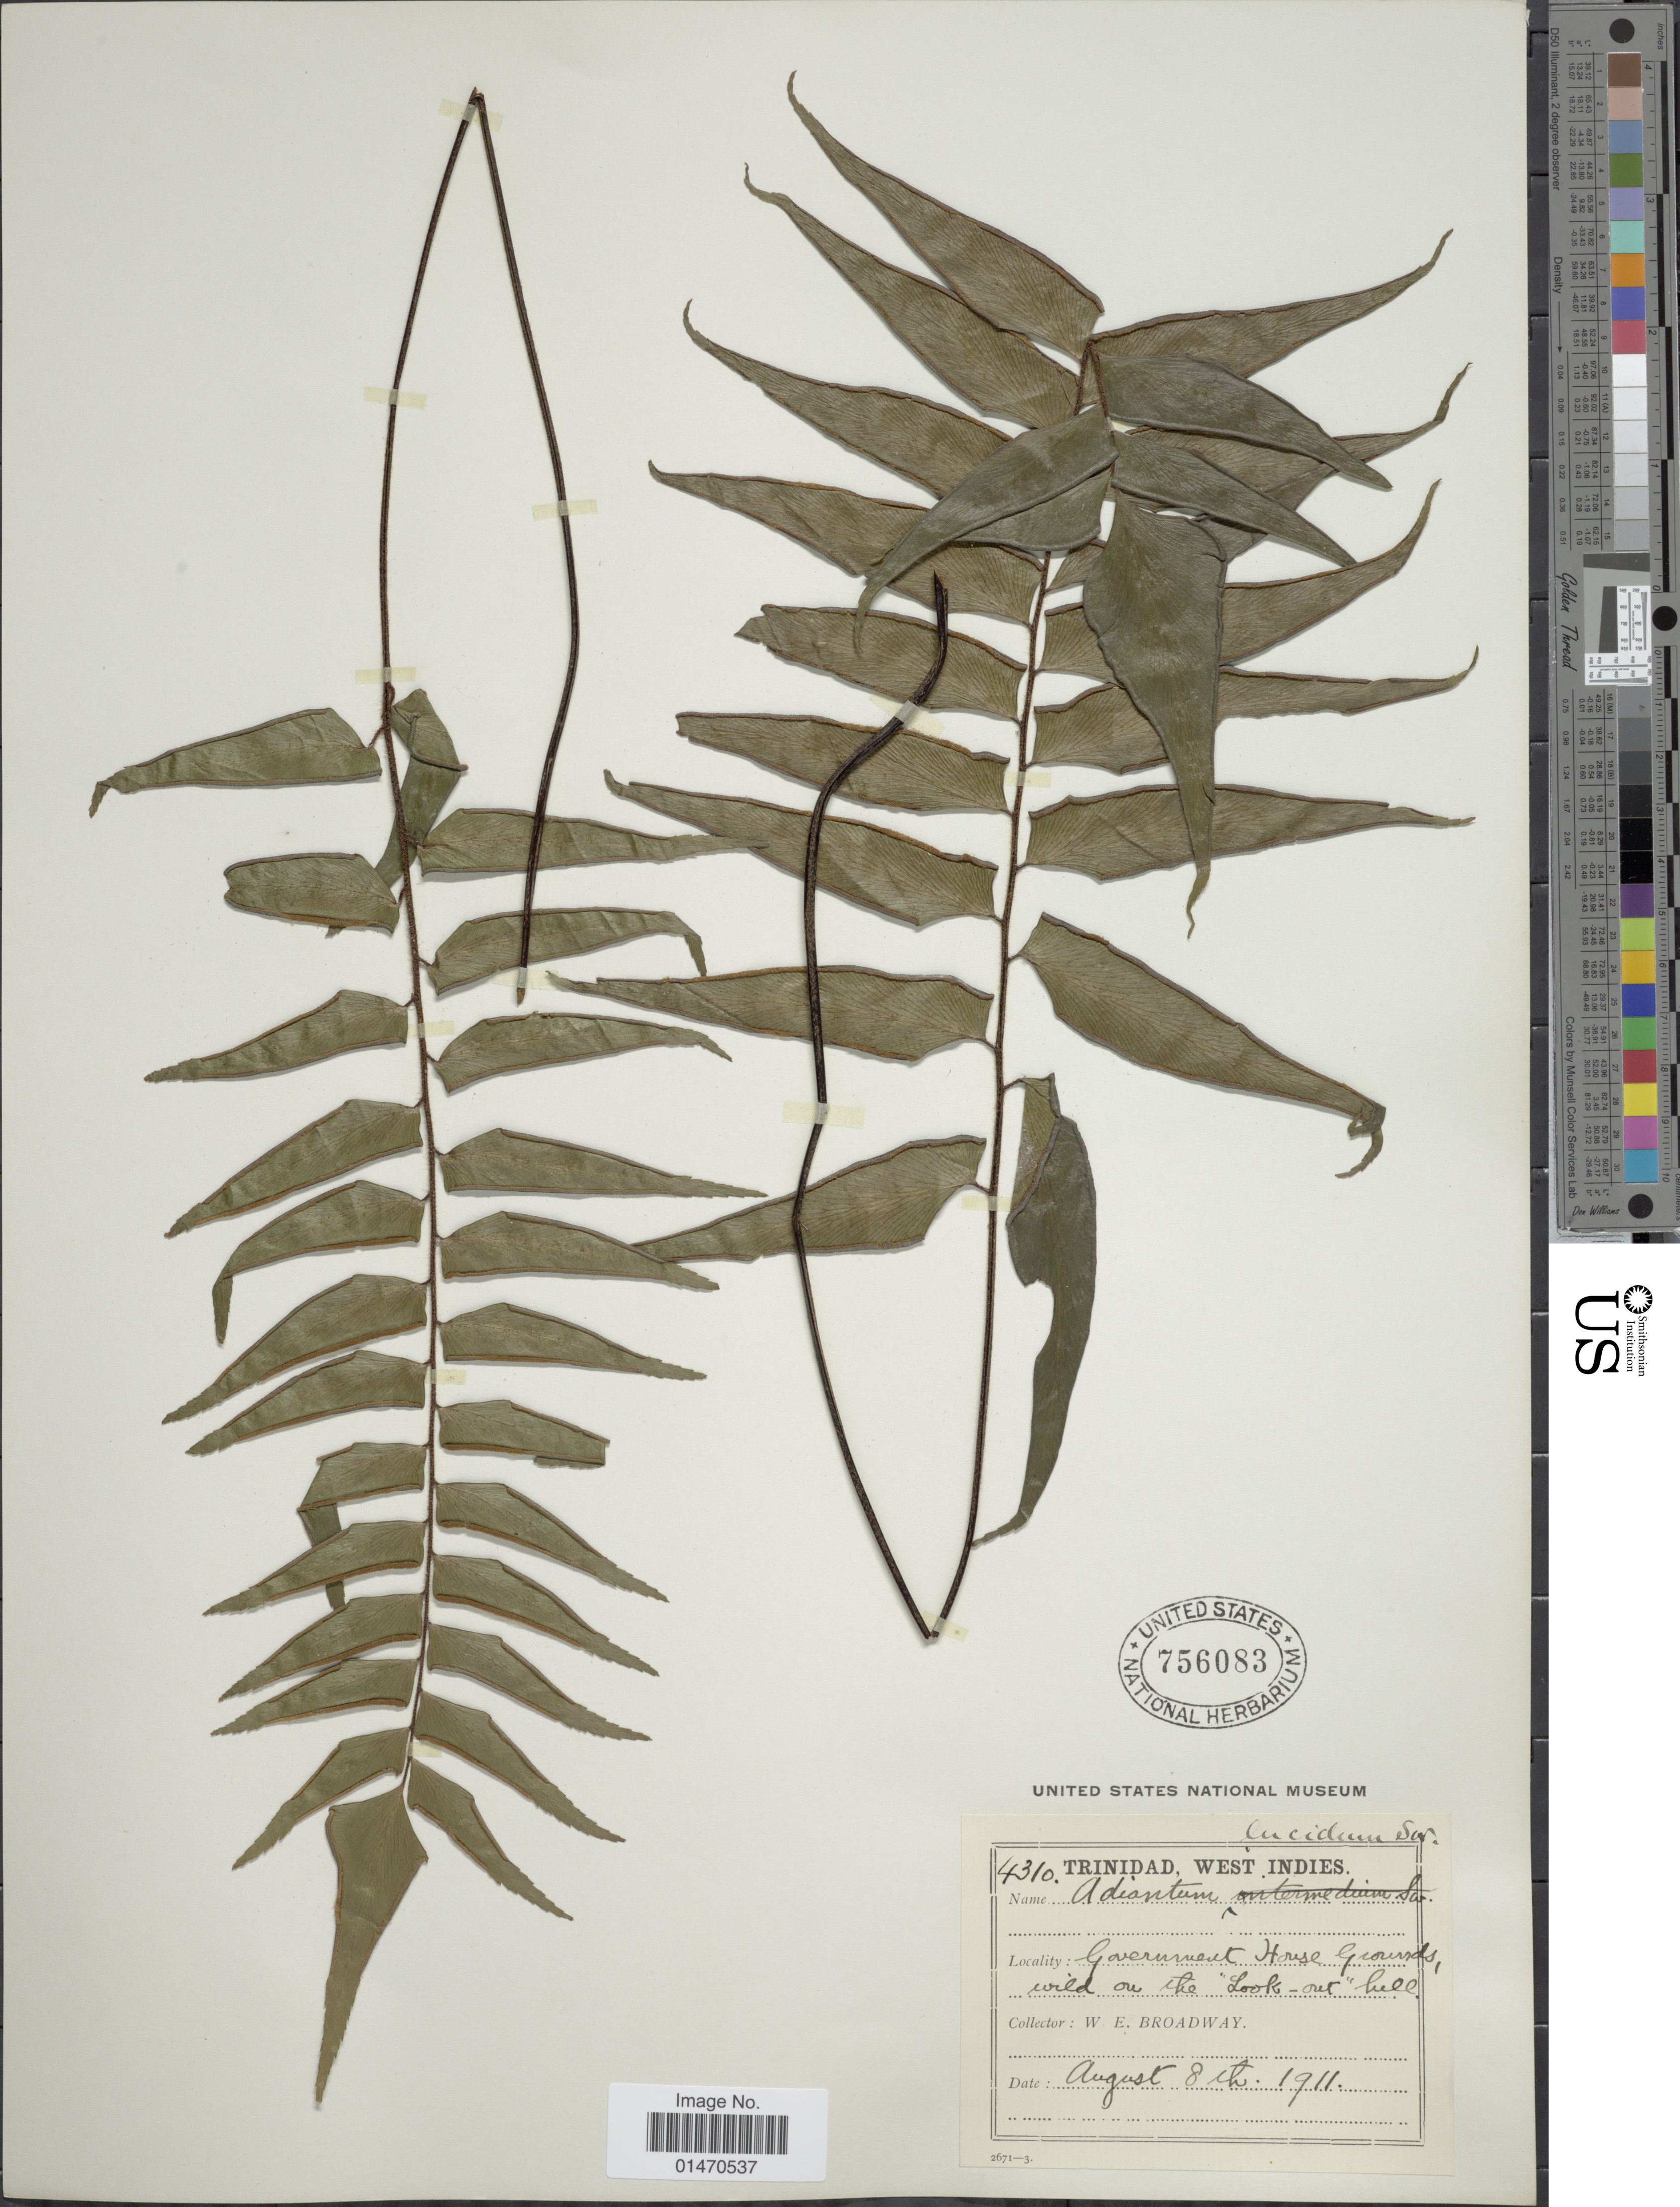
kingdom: Plantae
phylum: Tracheophyta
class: Polypodiopsida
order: Polypodiales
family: Pteridaceae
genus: Adiantum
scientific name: Adiantum lucidum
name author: (Cav.) Sw.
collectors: W. E. Broadway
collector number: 4310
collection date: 1911-08-08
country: Trinidad and Tobago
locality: West Indies, Goverment House grounds, wild on the Look-out hill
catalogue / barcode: US 756083